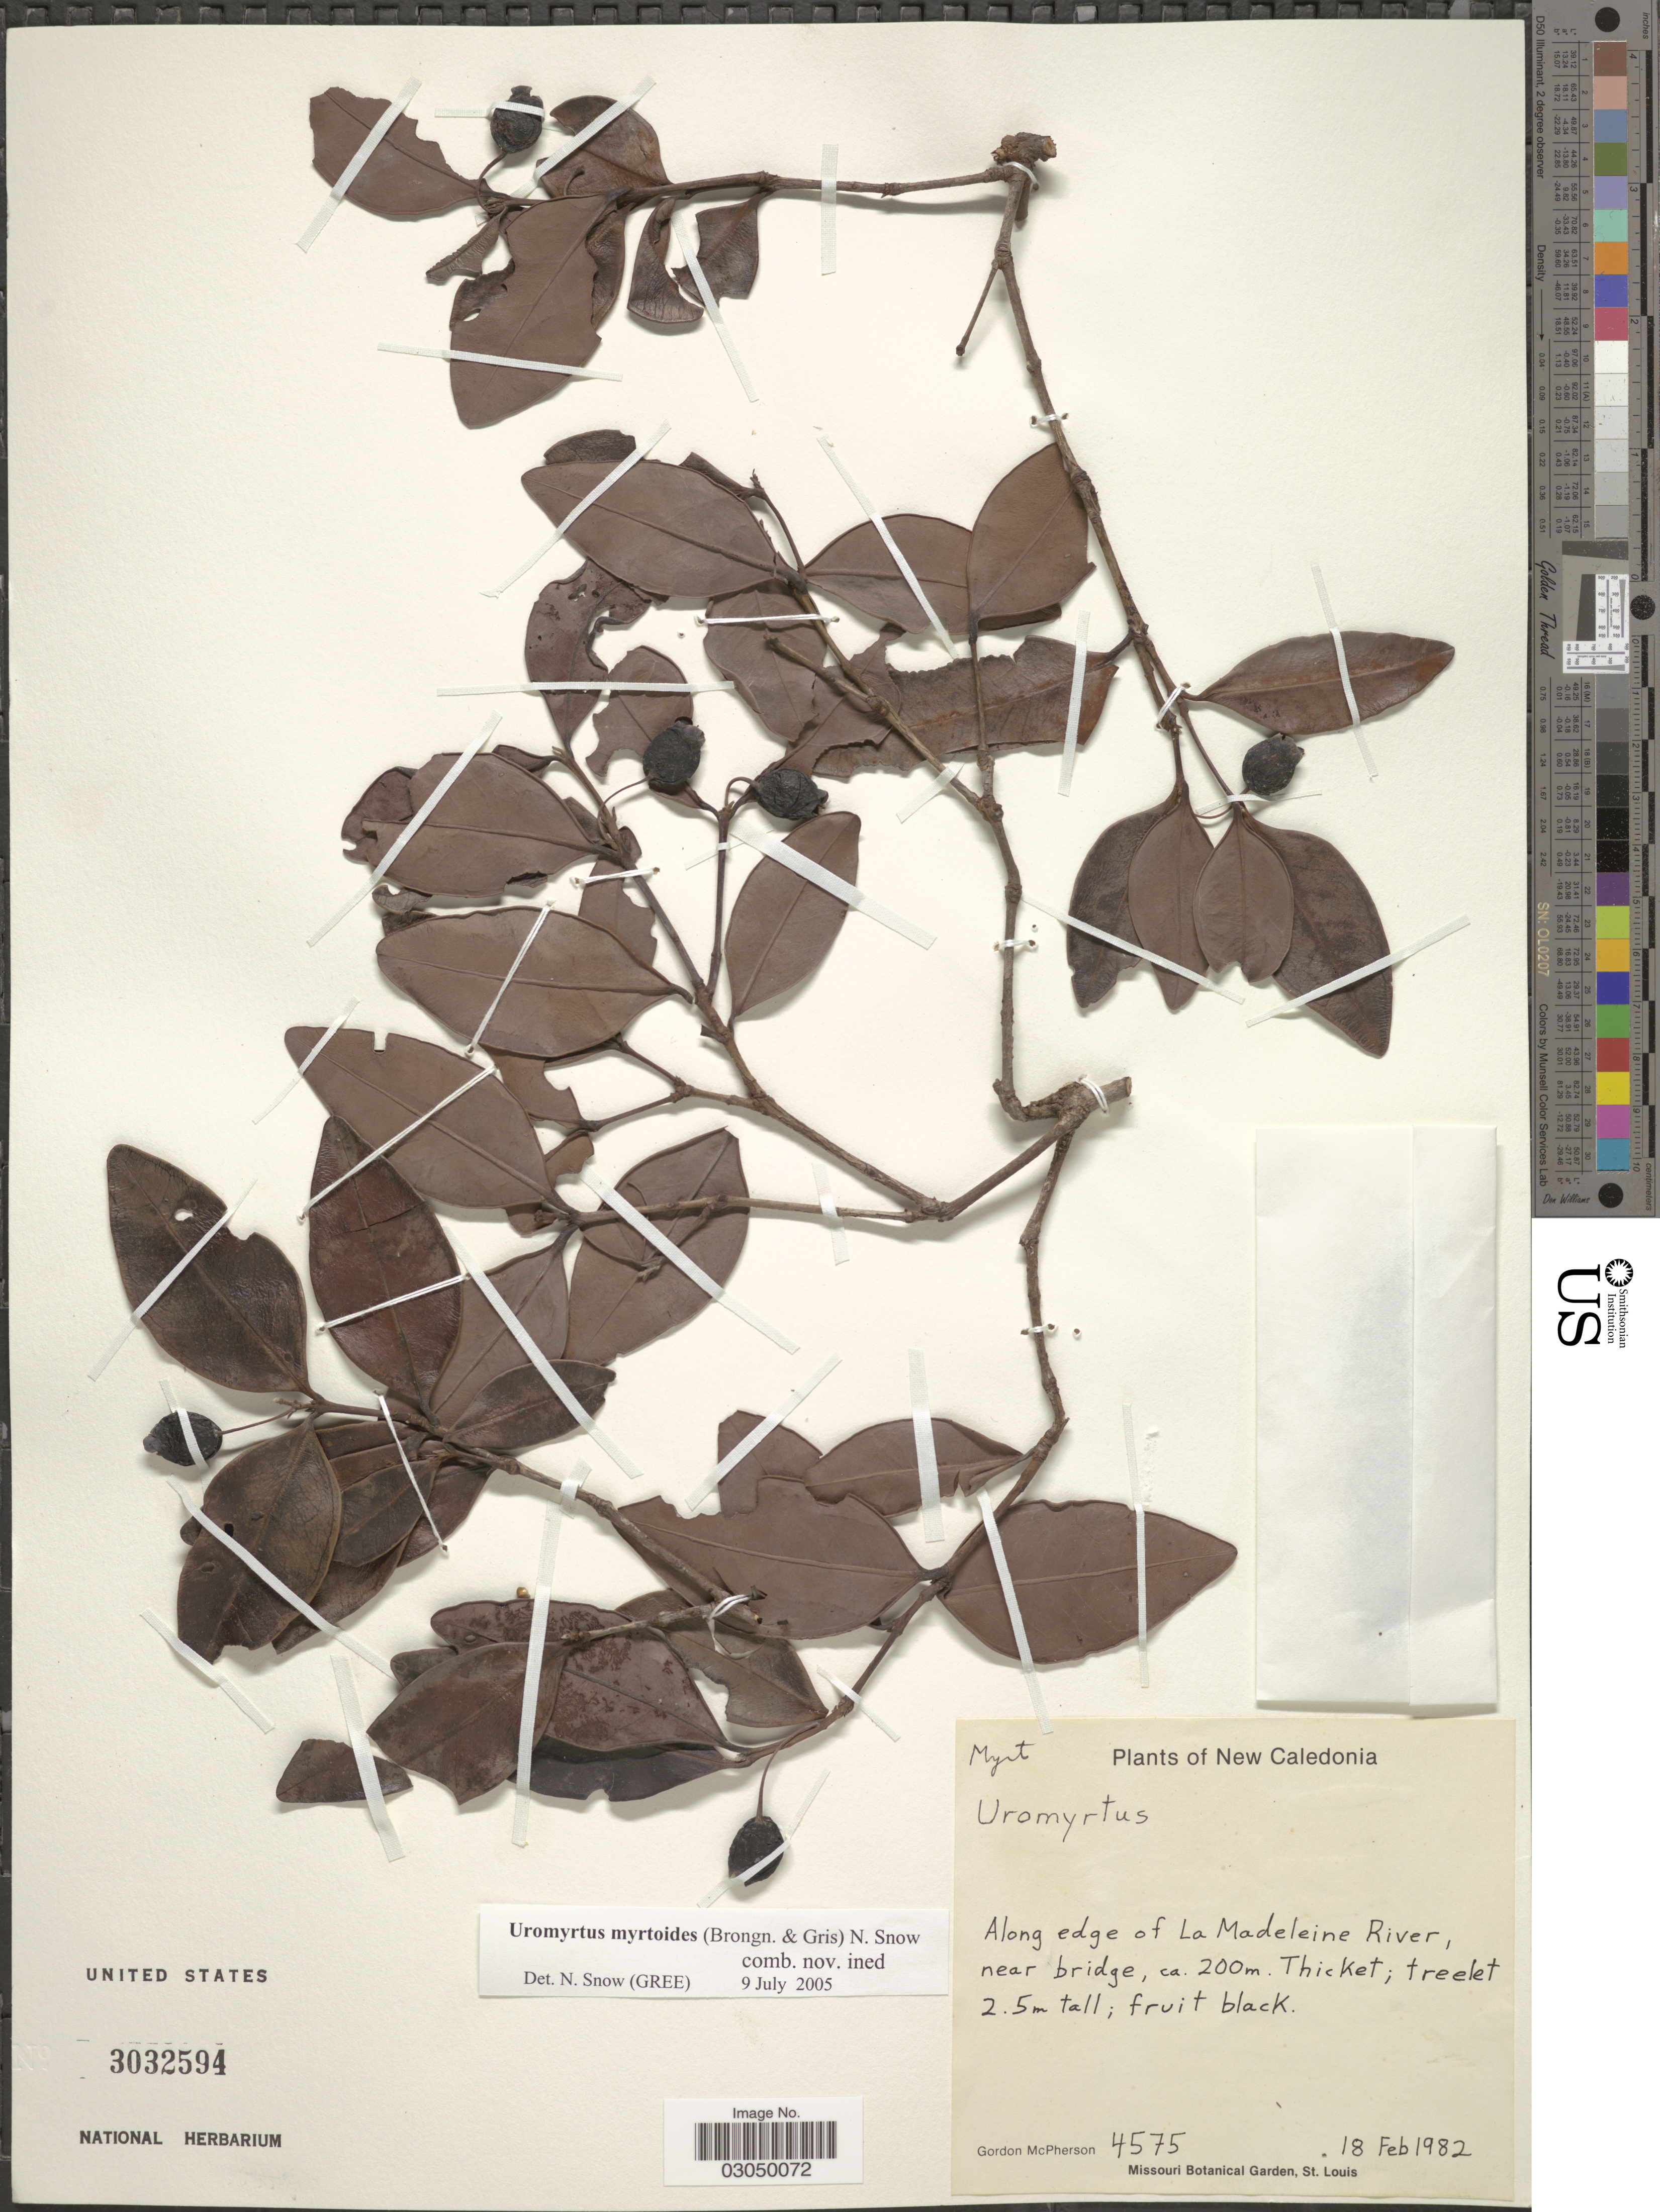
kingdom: Plantae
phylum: Tracheophyta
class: Magnoliopsida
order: Myrtales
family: Myrtaceae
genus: Uromyrtus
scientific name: Uromyrtus myrtoides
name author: (Brongn. & Gris) N. Snow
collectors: G. McPherson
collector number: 4575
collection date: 1982-02-18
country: New Caledonia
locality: Along edge of La Madeleine River, near bridge.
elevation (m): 200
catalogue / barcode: US 3032594